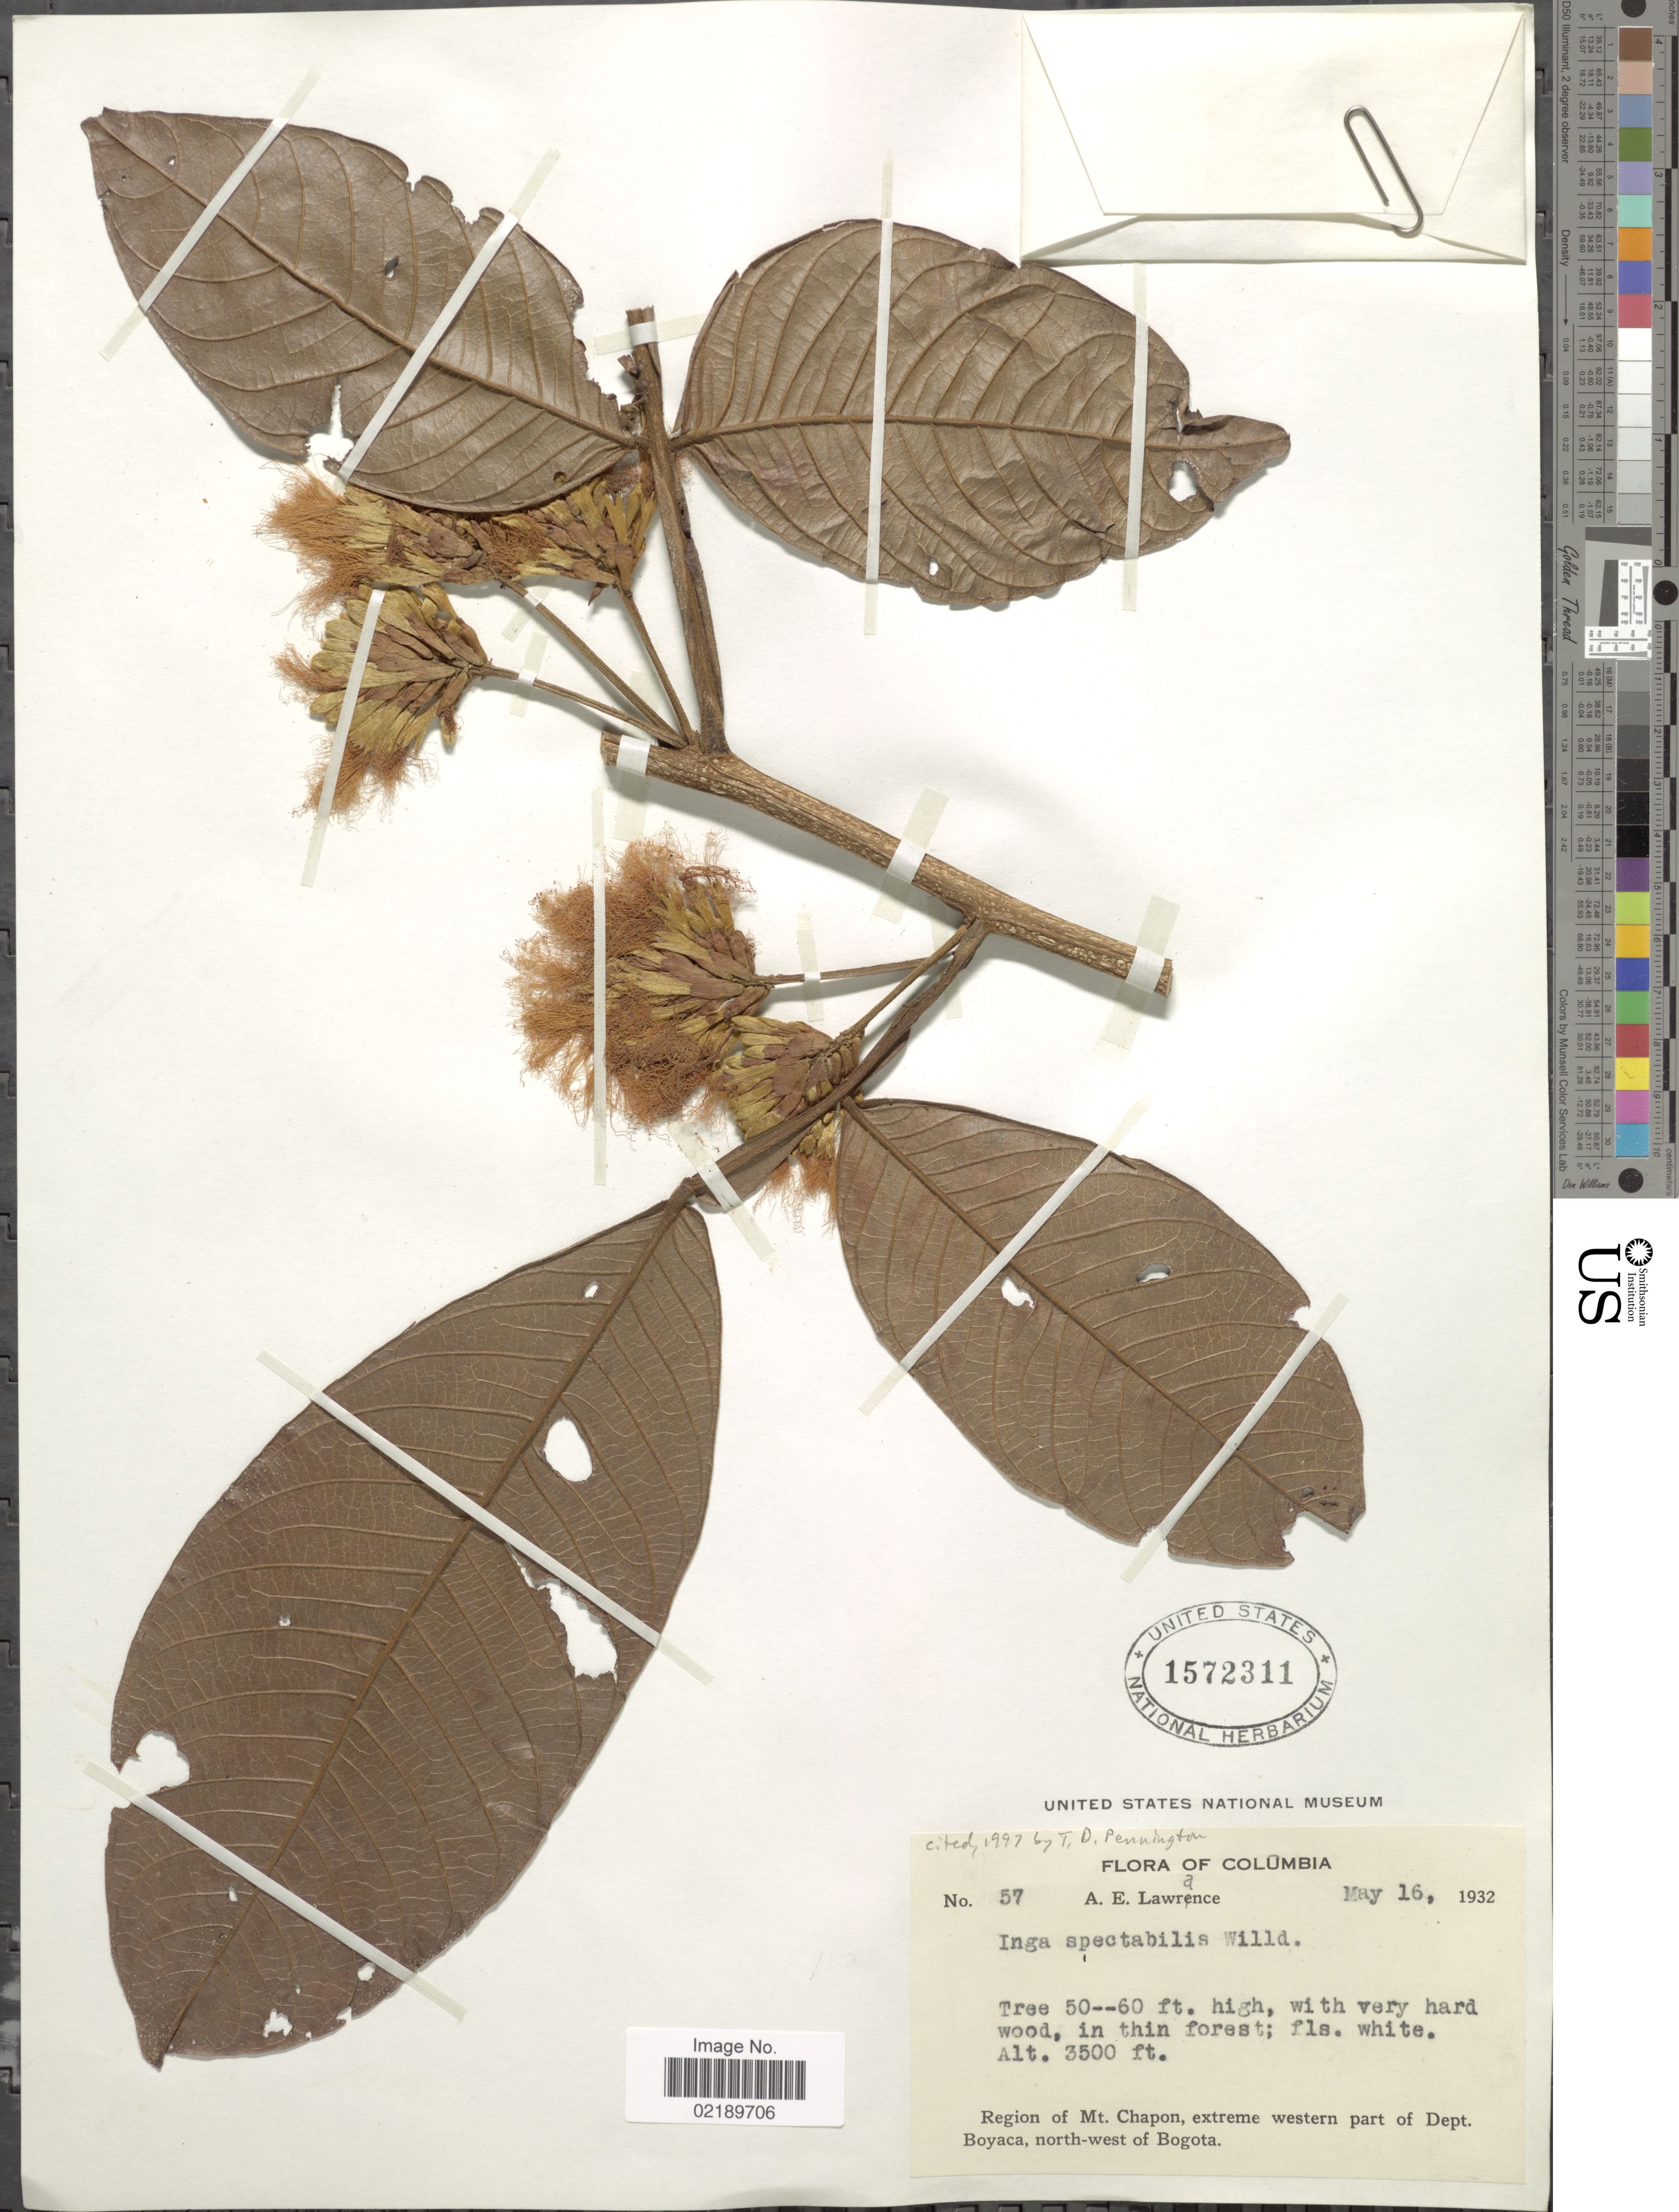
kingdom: Plantae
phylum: Tracheophyta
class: Magnoliopsida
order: Fabales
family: Fabaceae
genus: Inga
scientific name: Inga spectabilis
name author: (Vahl) Willd.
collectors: A. Lawrance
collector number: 57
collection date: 1932-05-16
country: Colombia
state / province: Boyacá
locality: Region of Mt. Chapon, extreme western part of Dept. Boyaca, north-west of Bogota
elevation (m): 1067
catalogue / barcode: US 1572311